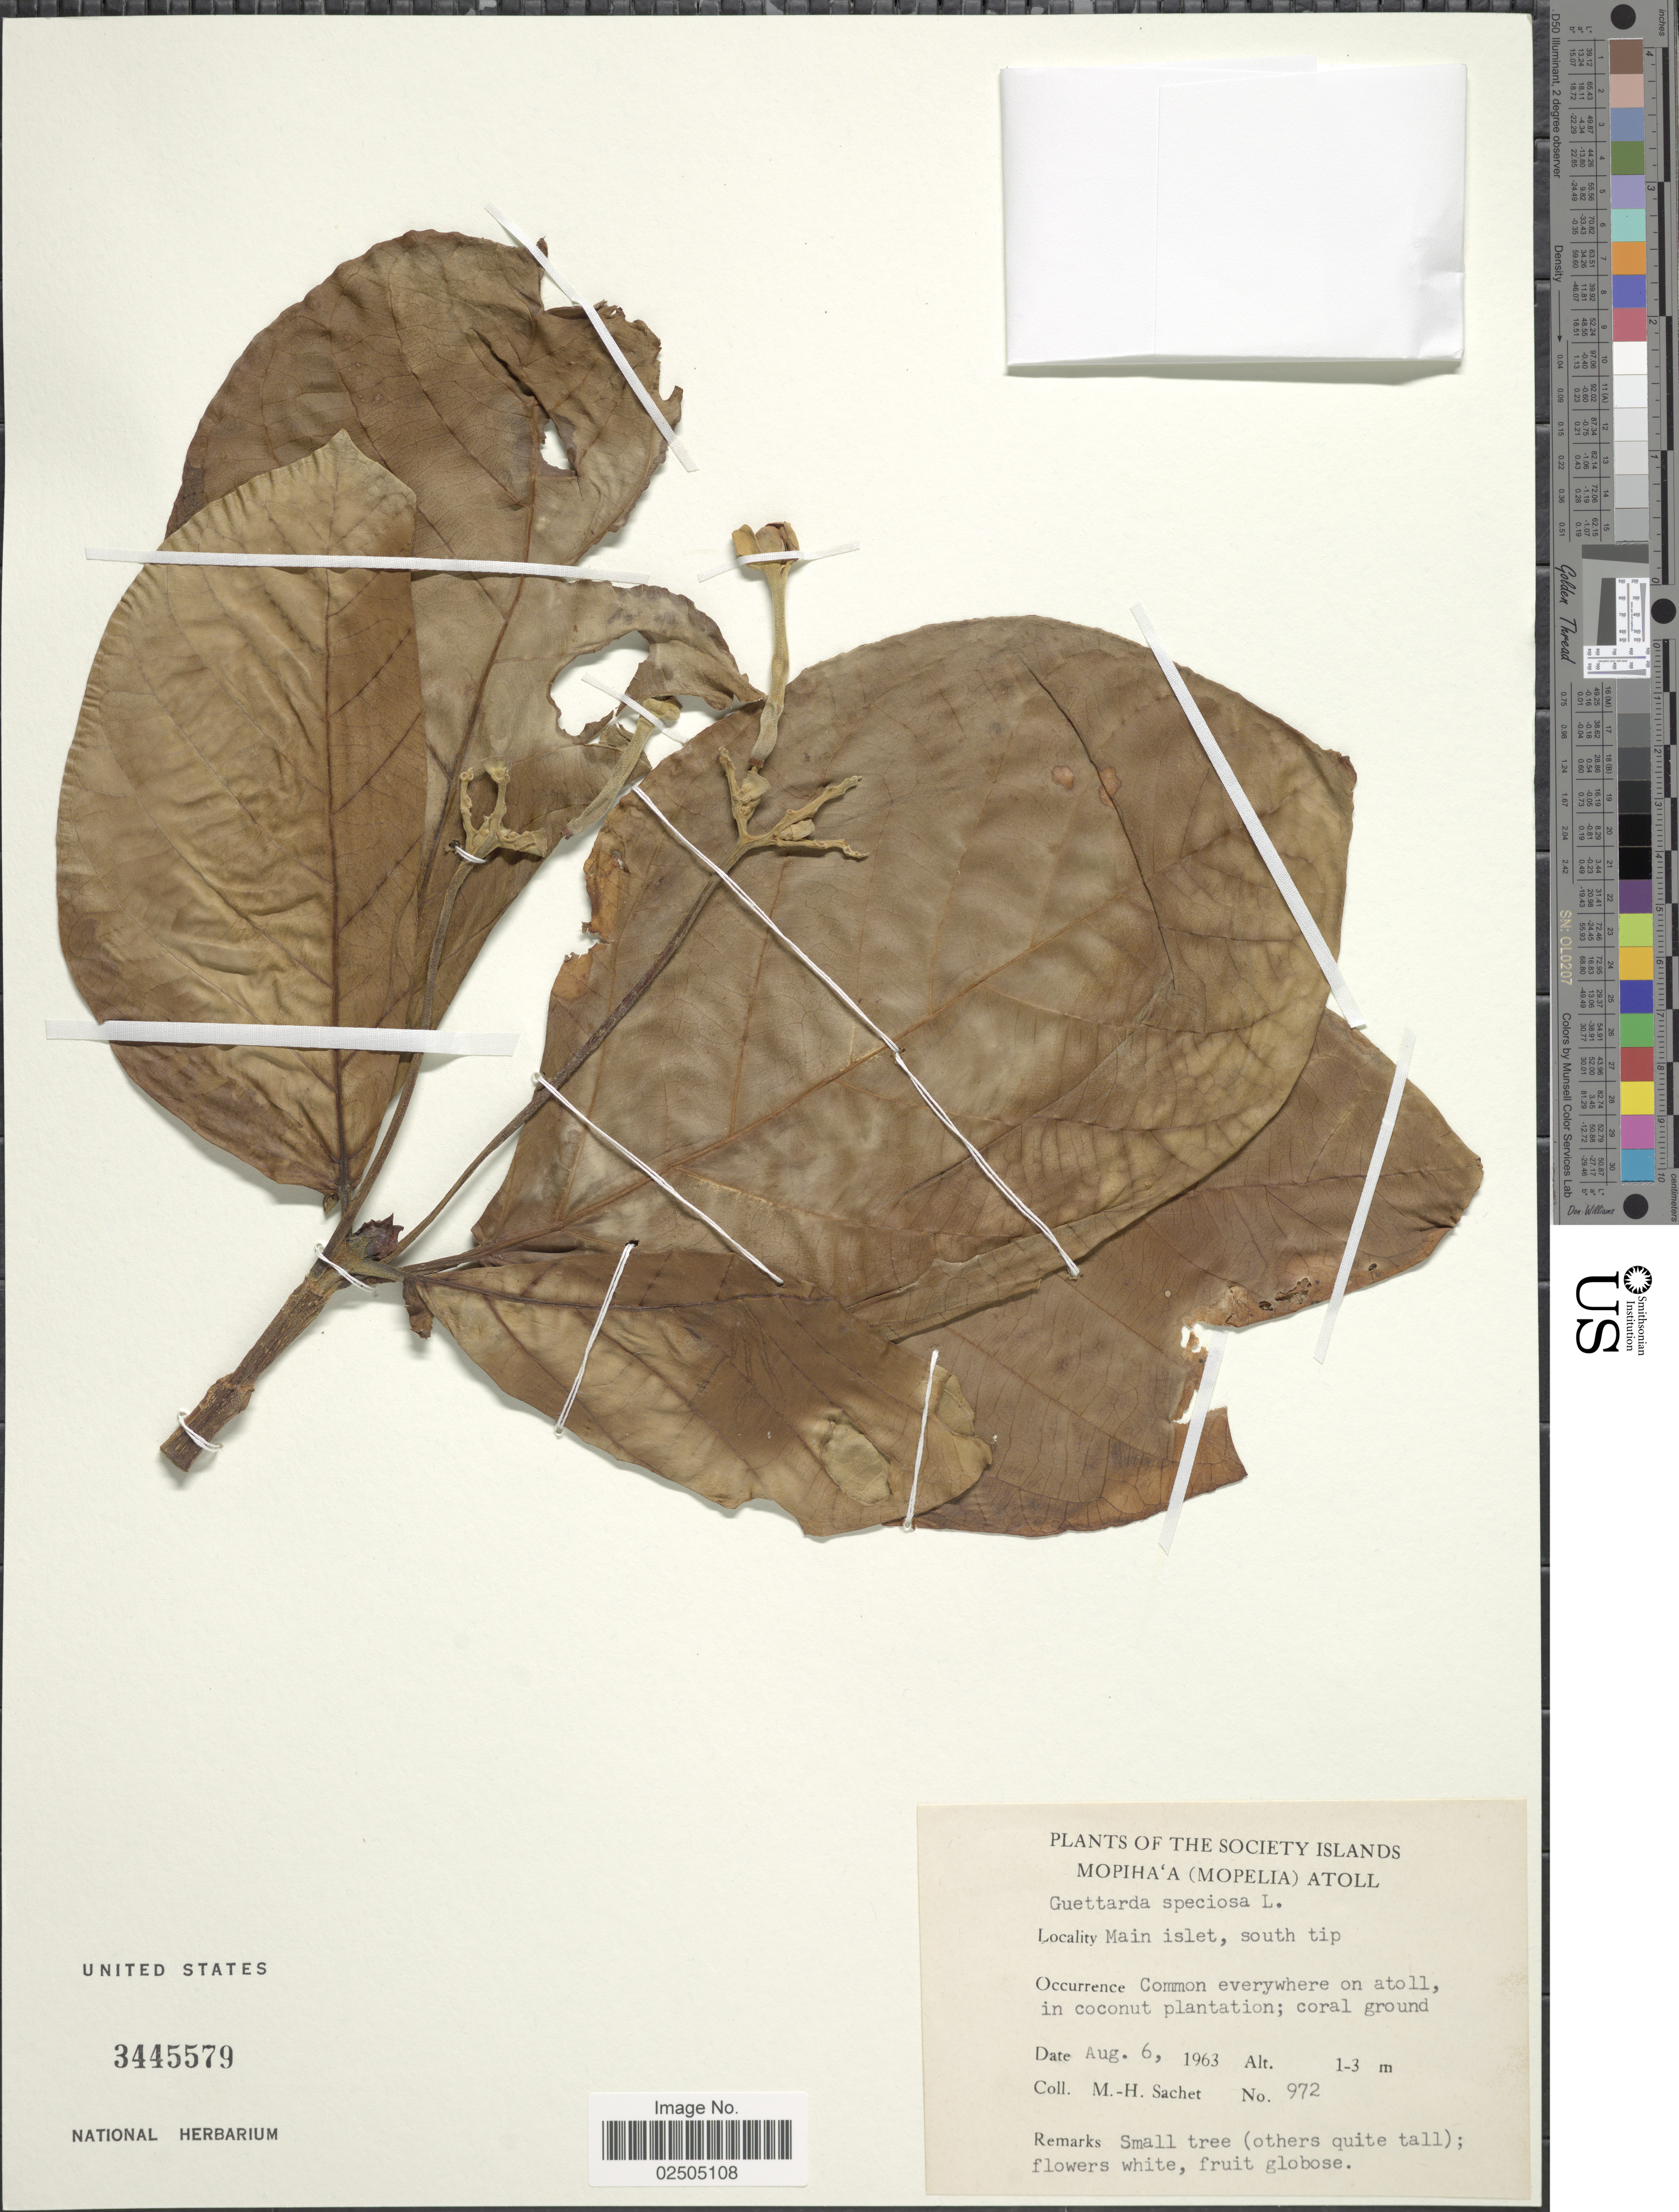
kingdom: Plantae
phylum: Tracheophyta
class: Magnoliopsida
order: Gentianales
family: Rubiaceae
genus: Guettarda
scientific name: Guettarda speciosa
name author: L.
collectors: M.-H. Sachet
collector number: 972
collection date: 1963-08-06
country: French Polynesia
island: Maupihaa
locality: The Society Islands, Mopiha'a (Mopelia) Atoll, Main islet, south tip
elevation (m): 1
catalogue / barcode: US 3445579